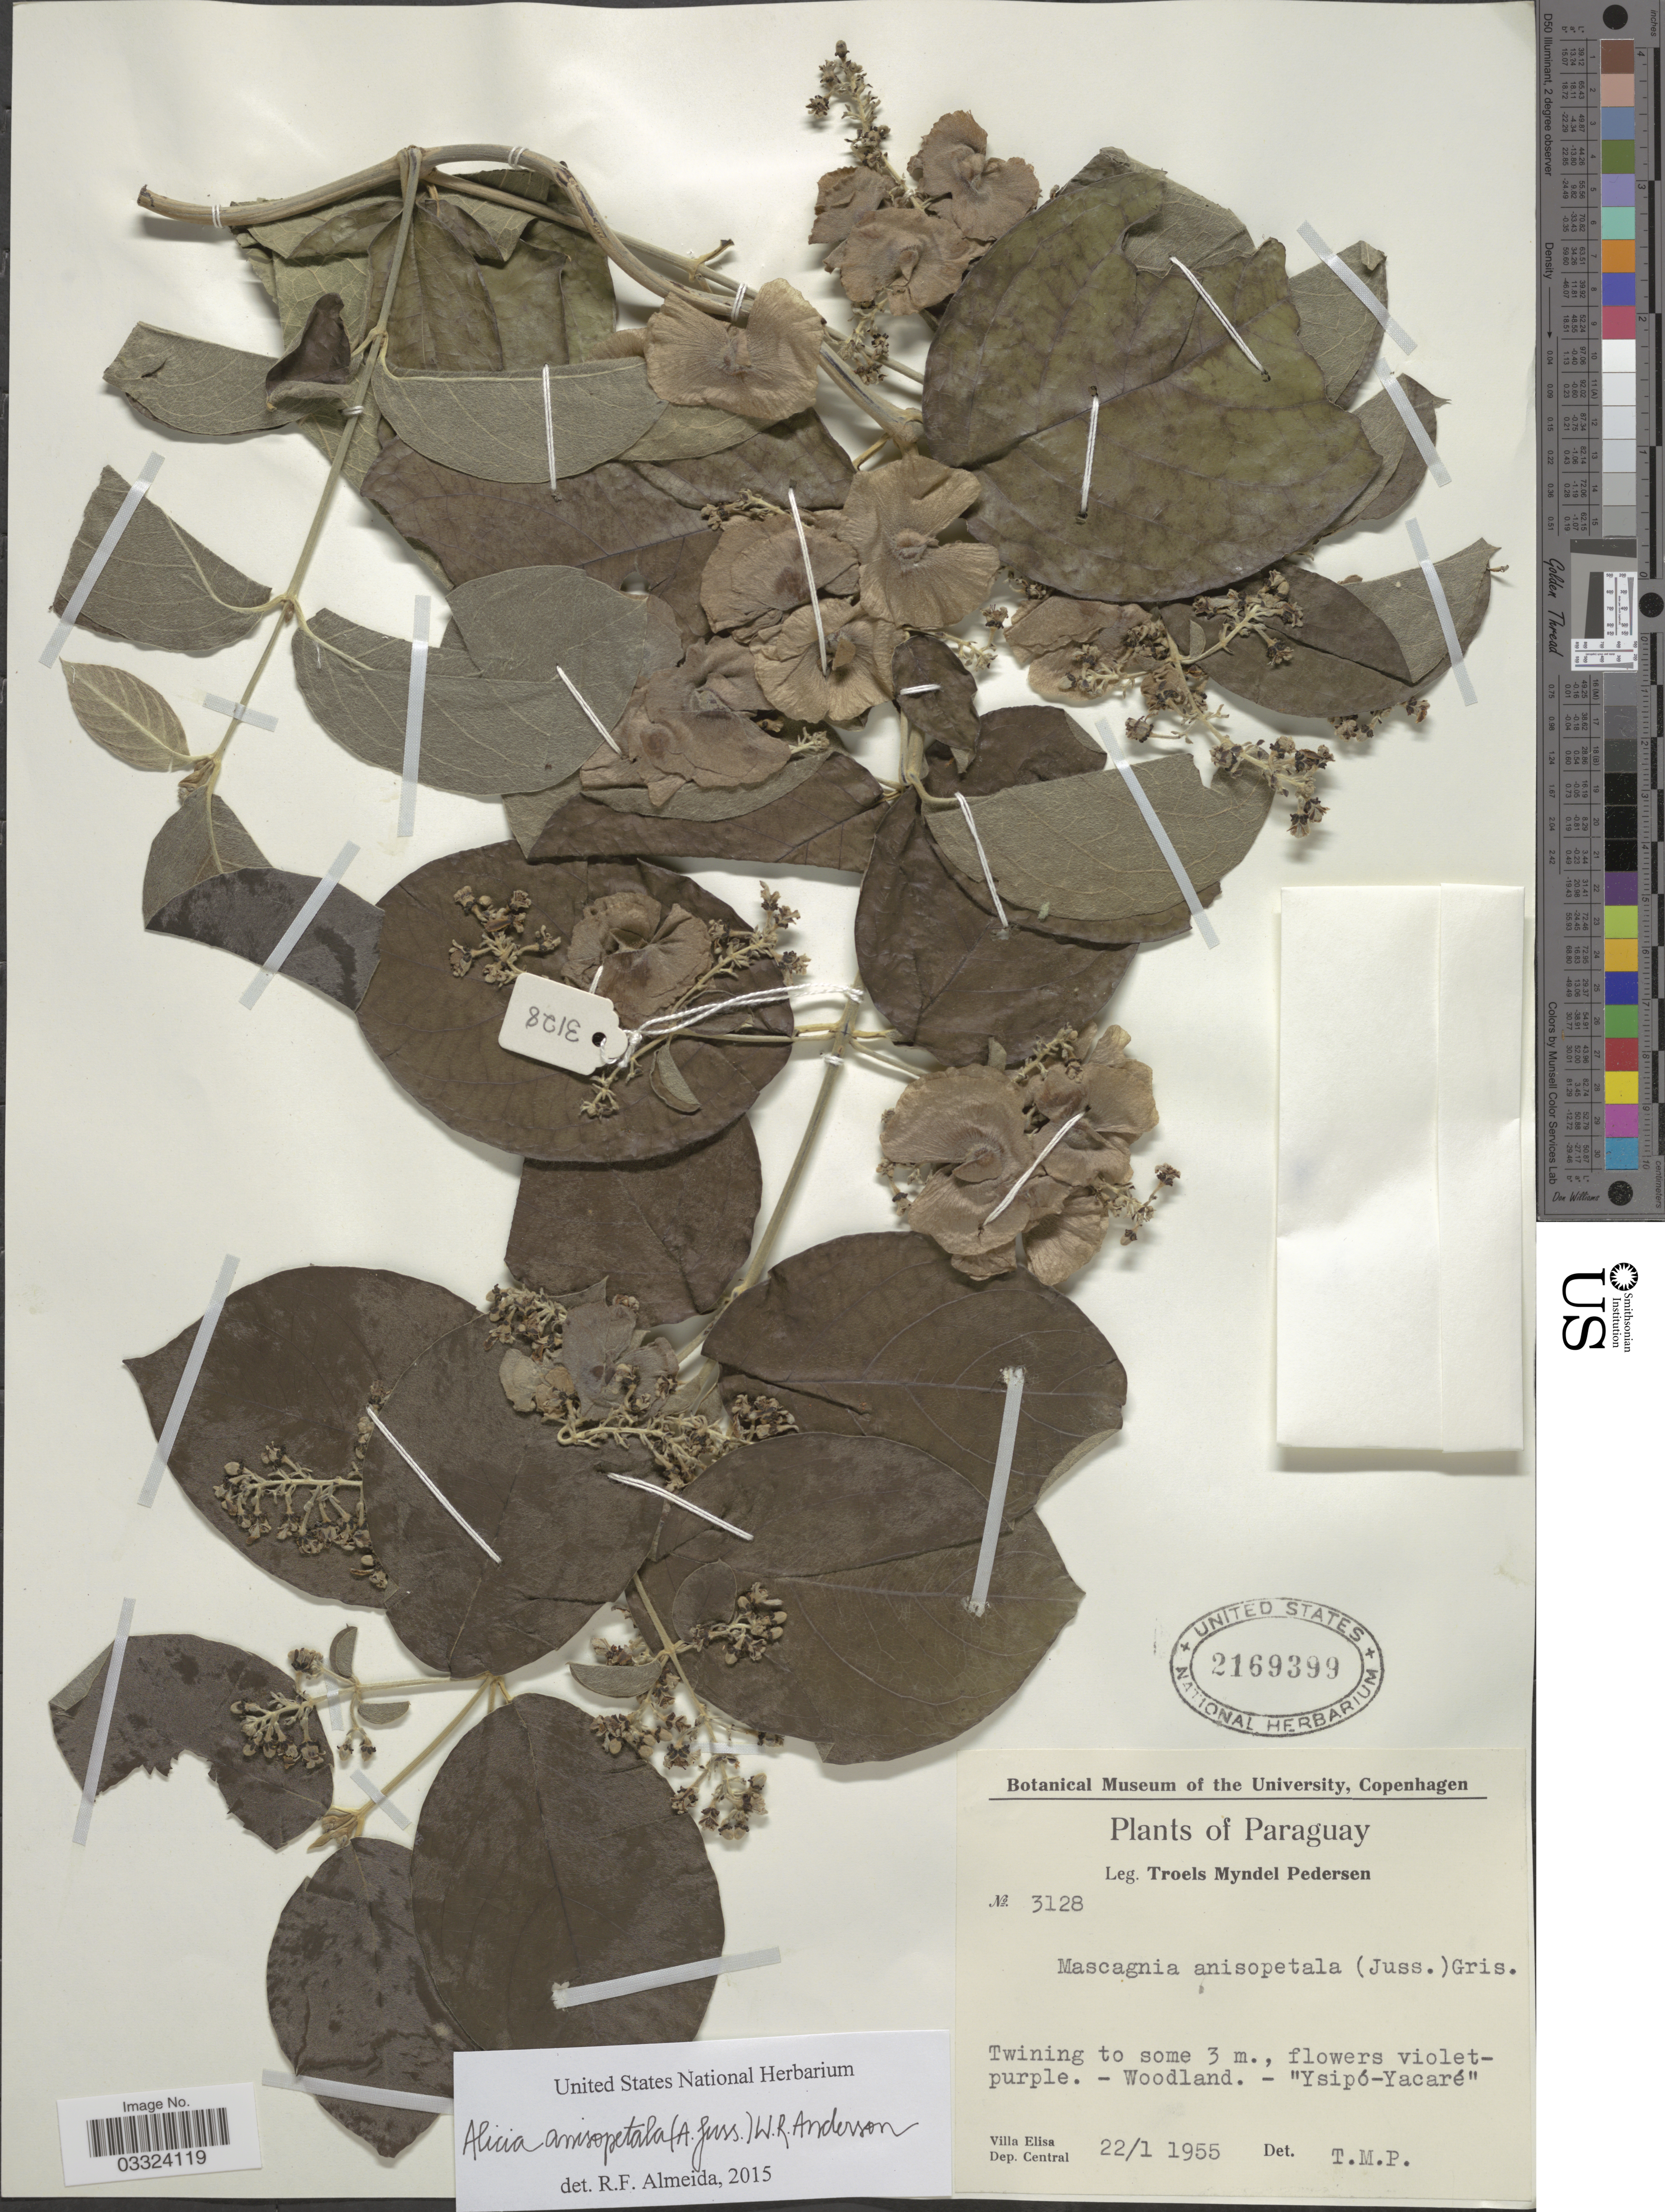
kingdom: Plantae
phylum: Tracheophyta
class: Magnoliopsida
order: Malpighiales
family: Malpighiaceae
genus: Alicia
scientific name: Alicia anisopetala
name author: (A. Juss.) W.R. Anderson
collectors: T. Pederson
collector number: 3128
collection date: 1955-01-22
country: Paraguay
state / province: Central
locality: Villa Elisa. Dep. Central.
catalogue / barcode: US 2169399